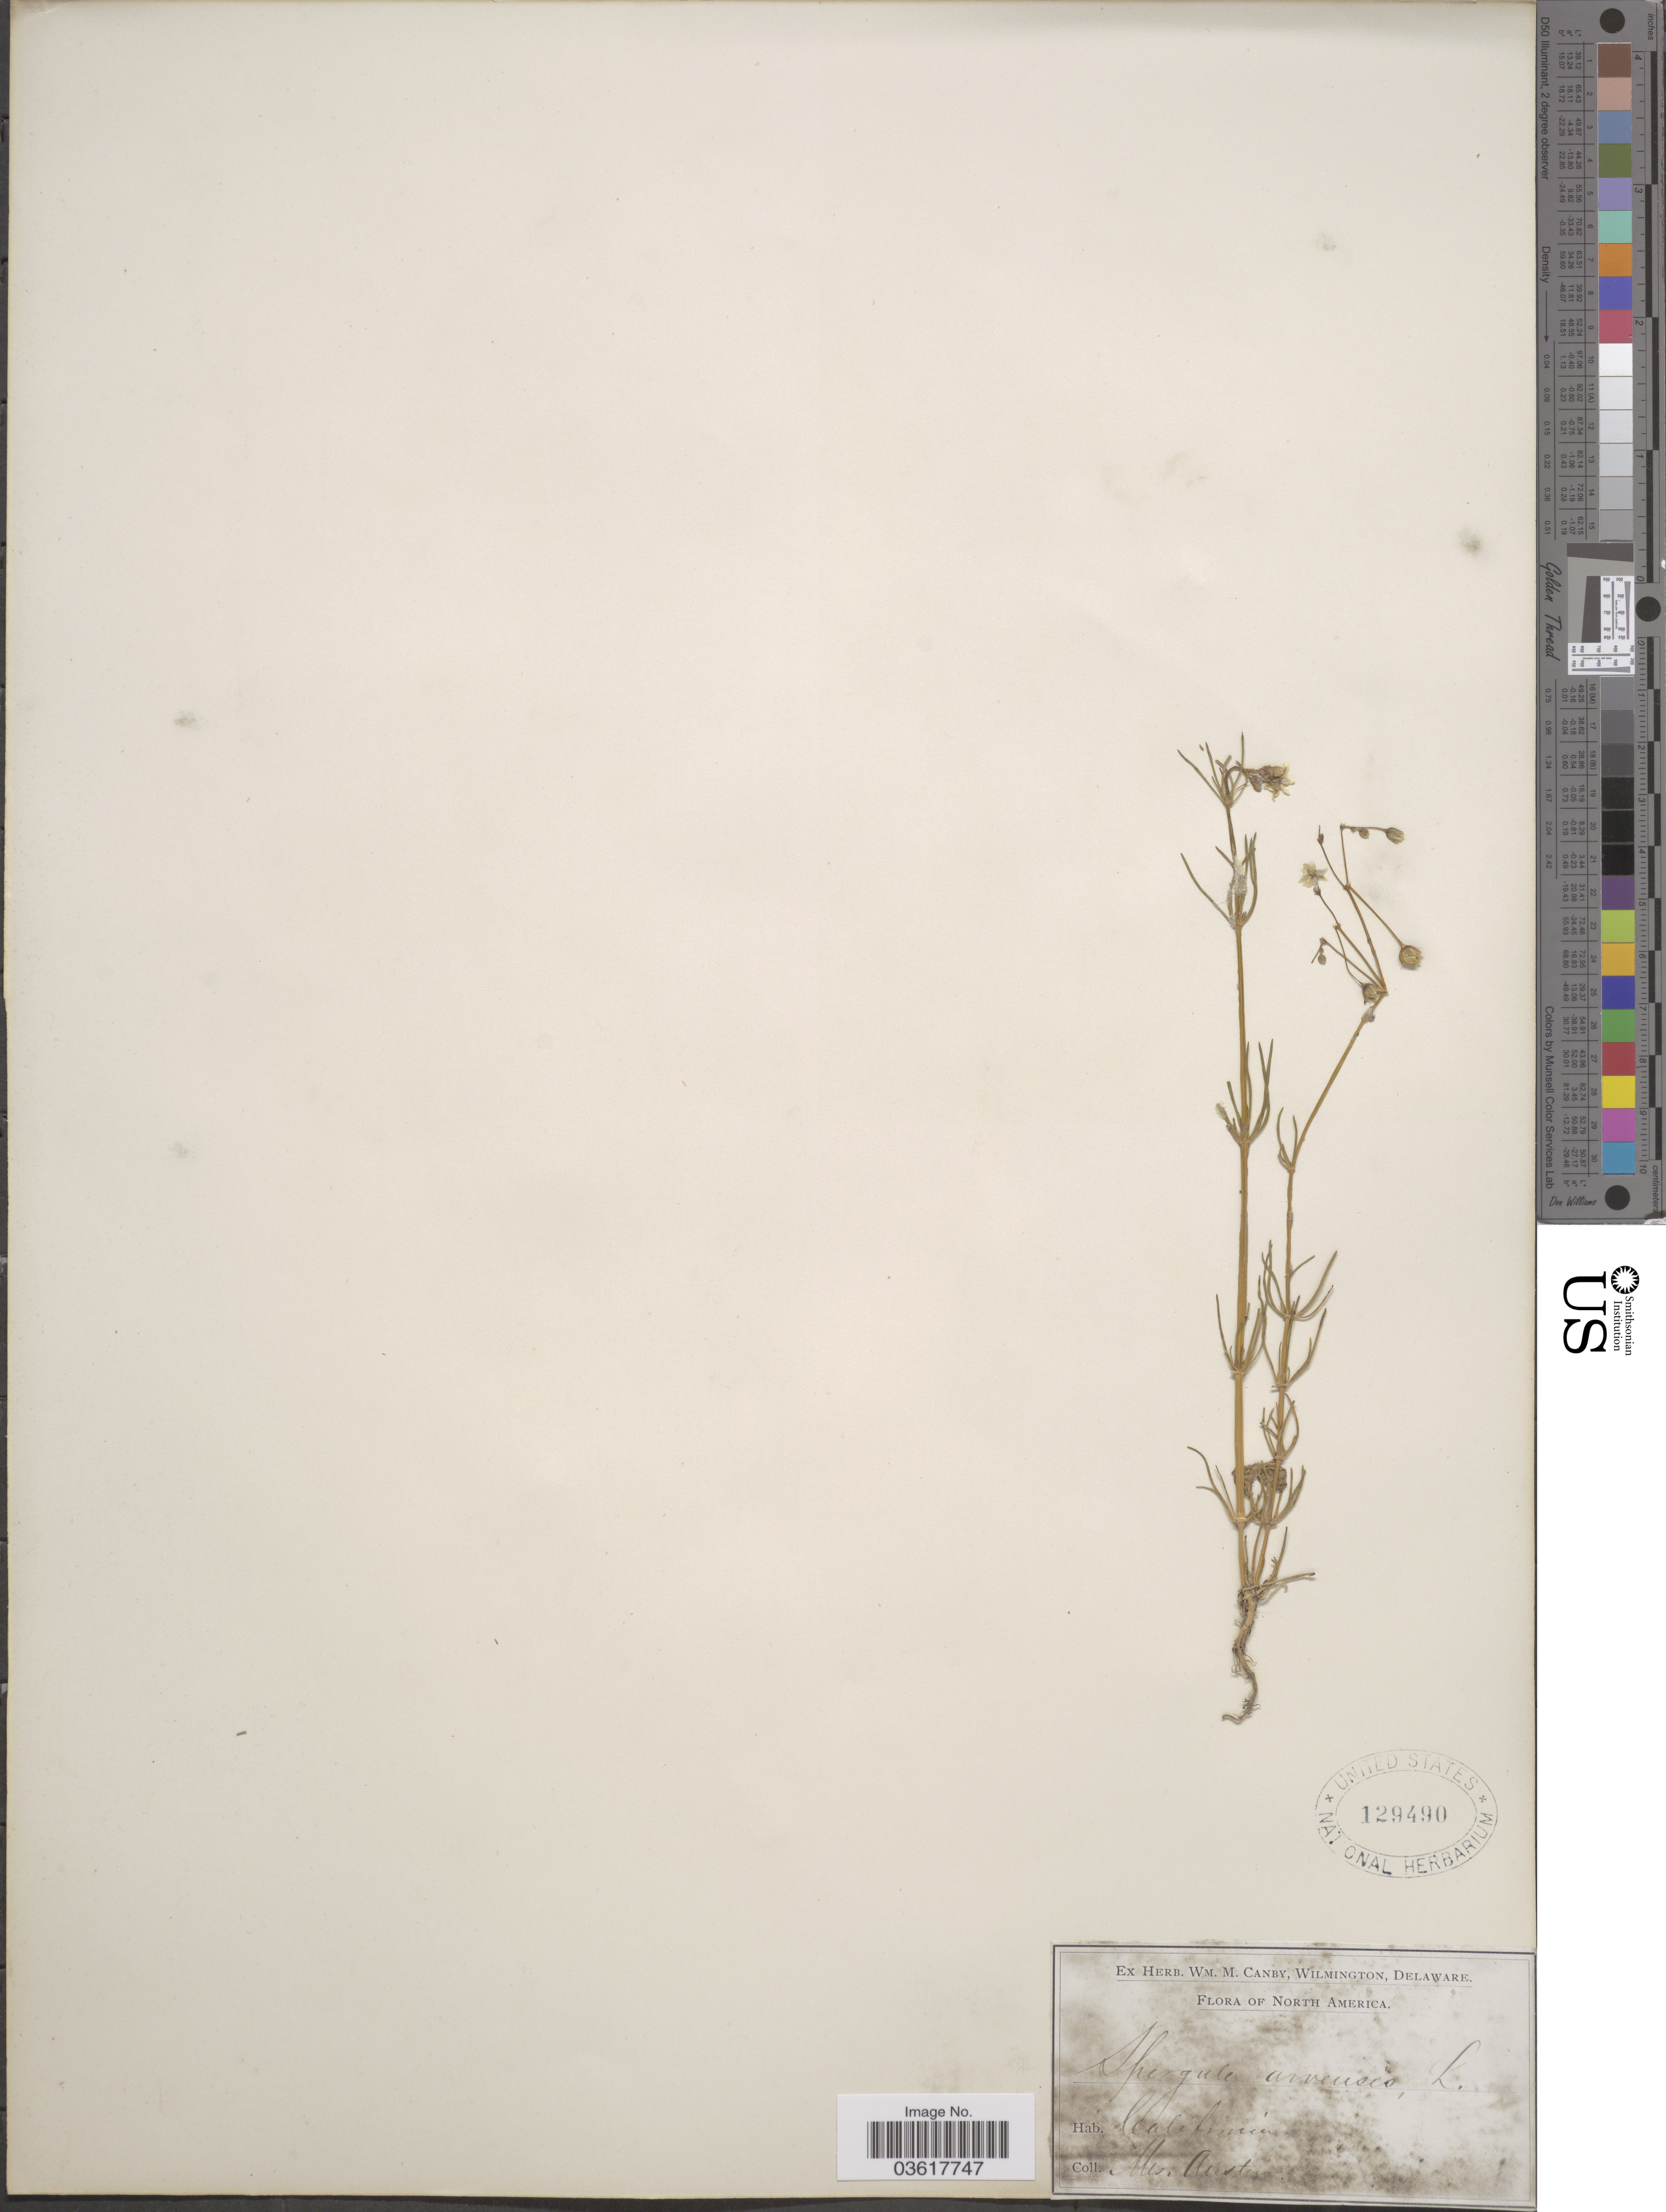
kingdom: Plantae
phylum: Tracheophyta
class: Magnoliopsida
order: Caryophyllales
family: Caryophyllaceae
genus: Spergula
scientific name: Spergula arvensis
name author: L.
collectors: Austin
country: United States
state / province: California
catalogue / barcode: US 129490